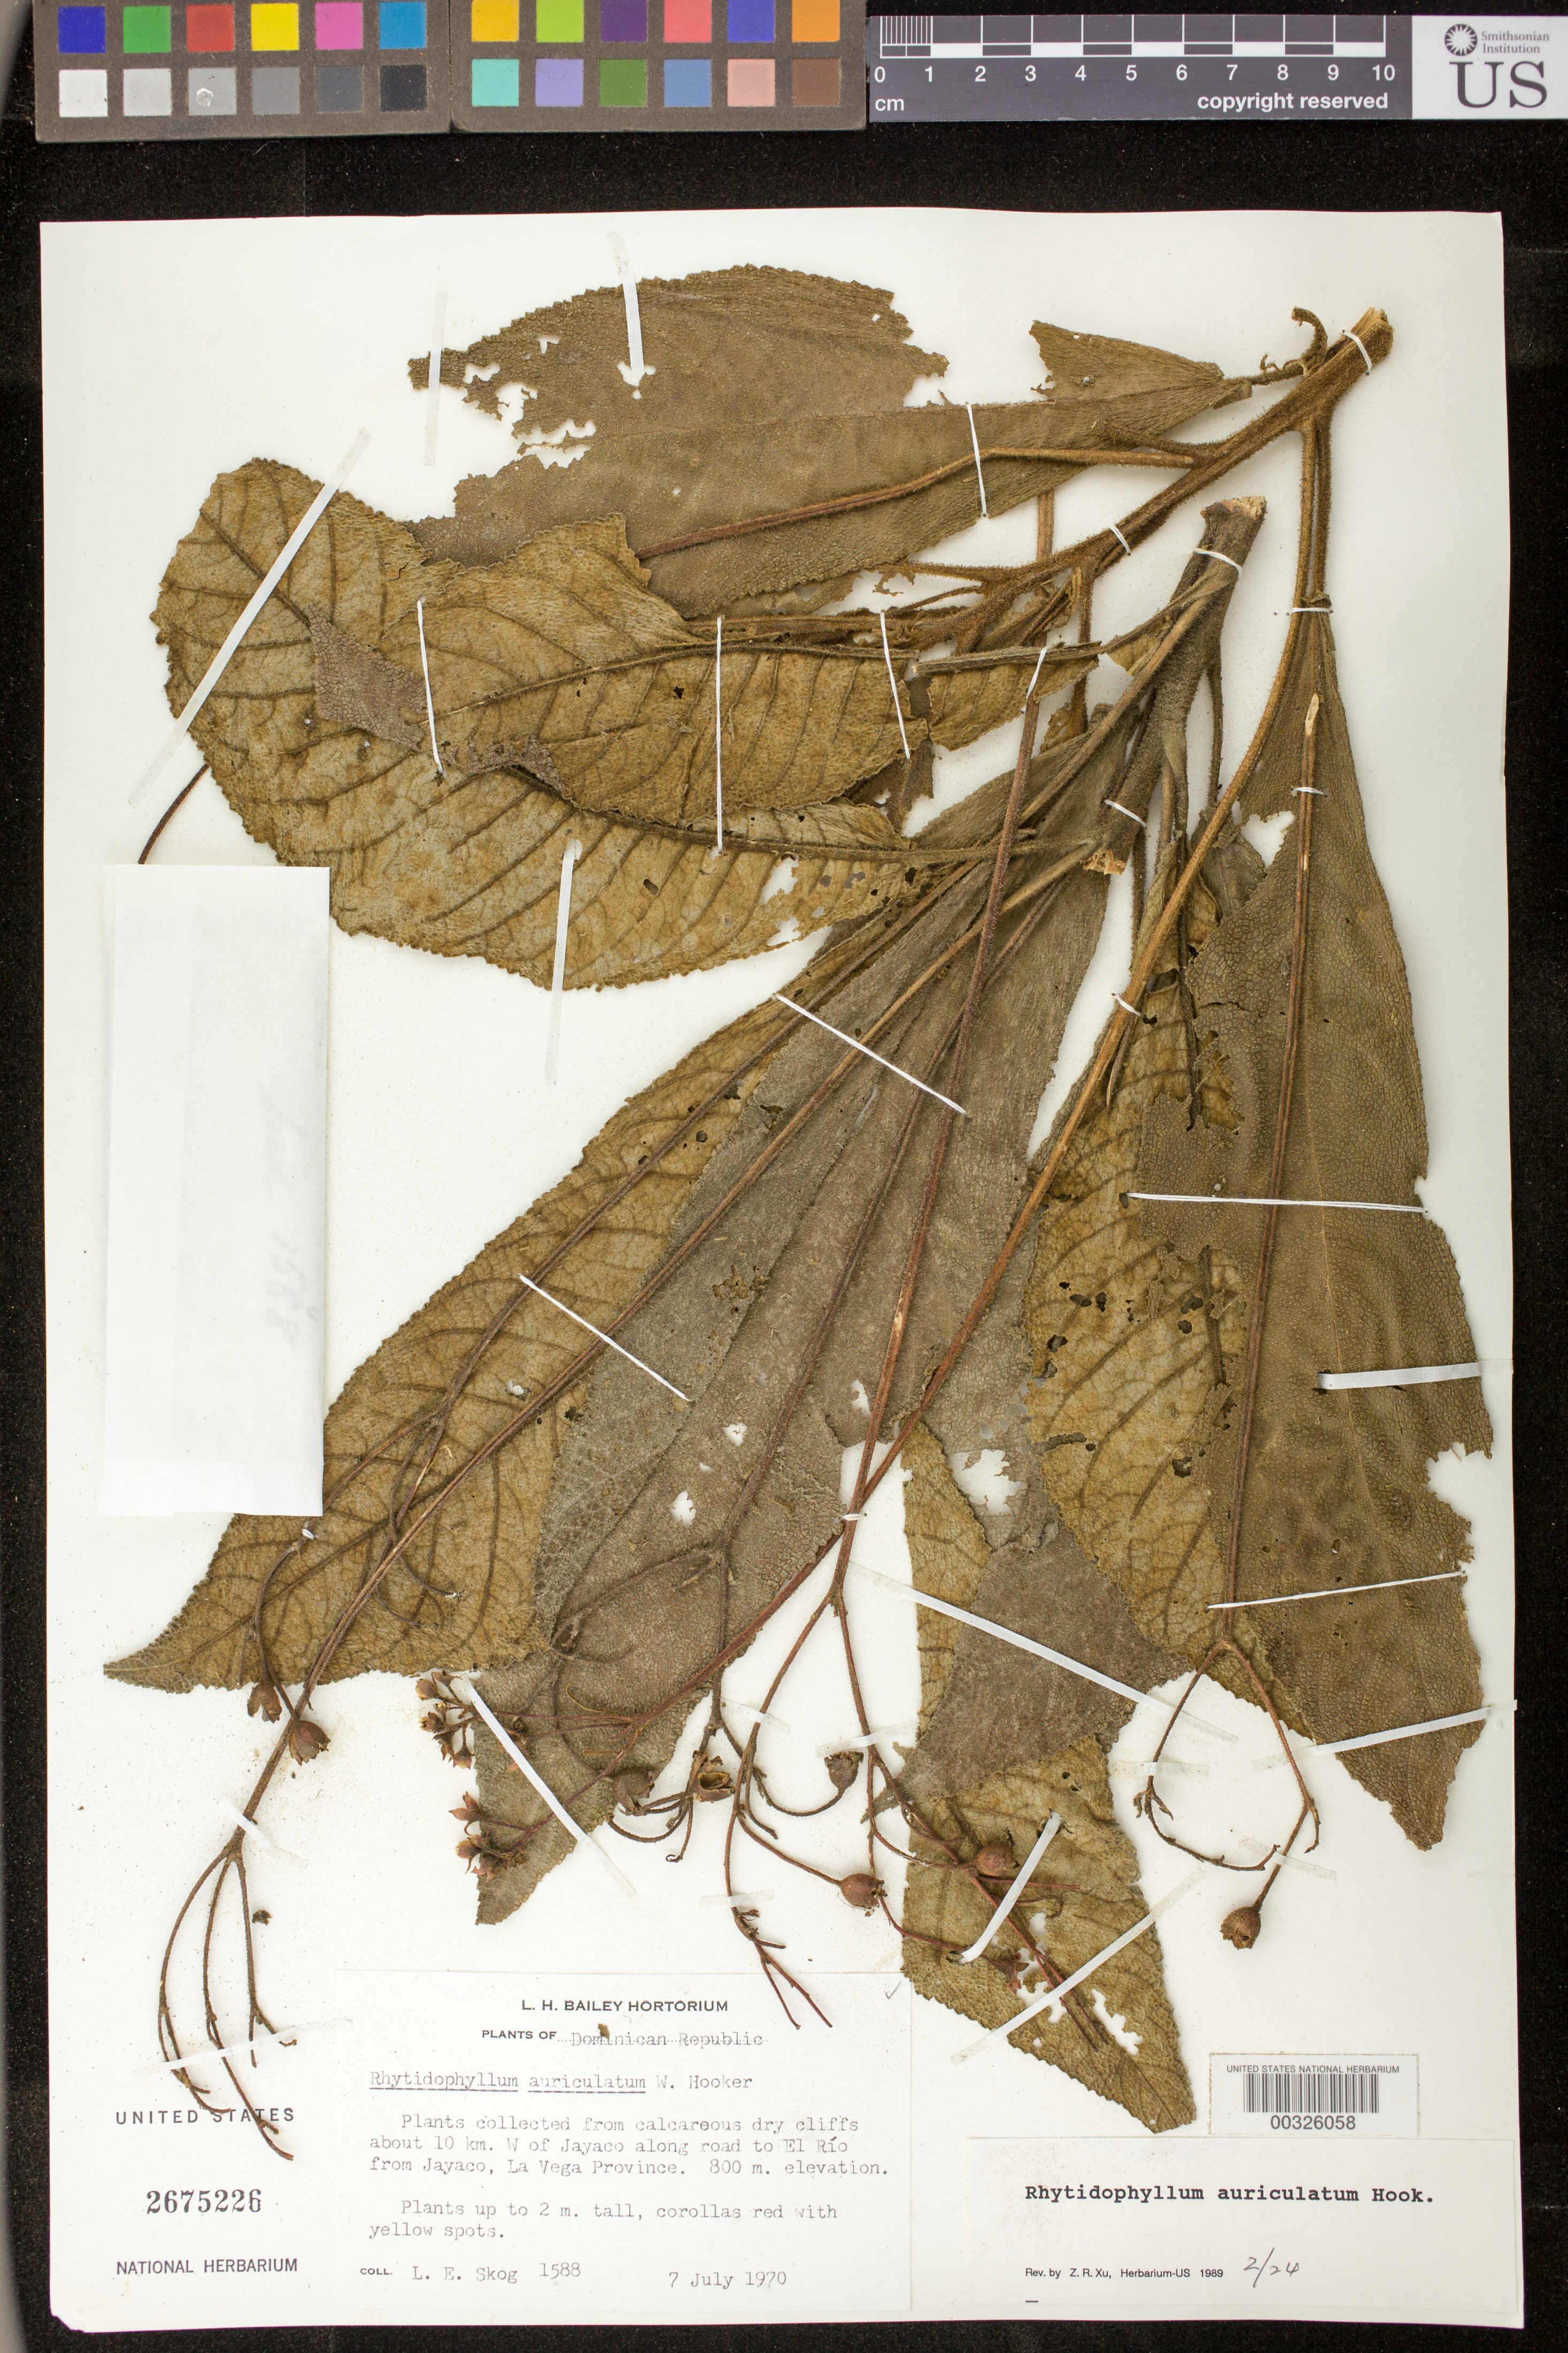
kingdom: Plantae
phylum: Tracheophyta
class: Magnoliopsida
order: Lamiales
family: Gesneriaceae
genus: Rhytidophyllum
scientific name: Rhytidophyllum auriculatum var. angustatum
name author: Urb.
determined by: Skog, Laurence E.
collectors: L. E. Skog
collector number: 1588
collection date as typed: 07 Jul 1970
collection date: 1970-07-07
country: Dominican Republic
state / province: La Vega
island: Hispaniola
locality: About 10 km W of Jayaco along road to El Río from Jayaco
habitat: Calcareous dry cliffs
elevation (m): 800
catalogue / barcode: US 2675226